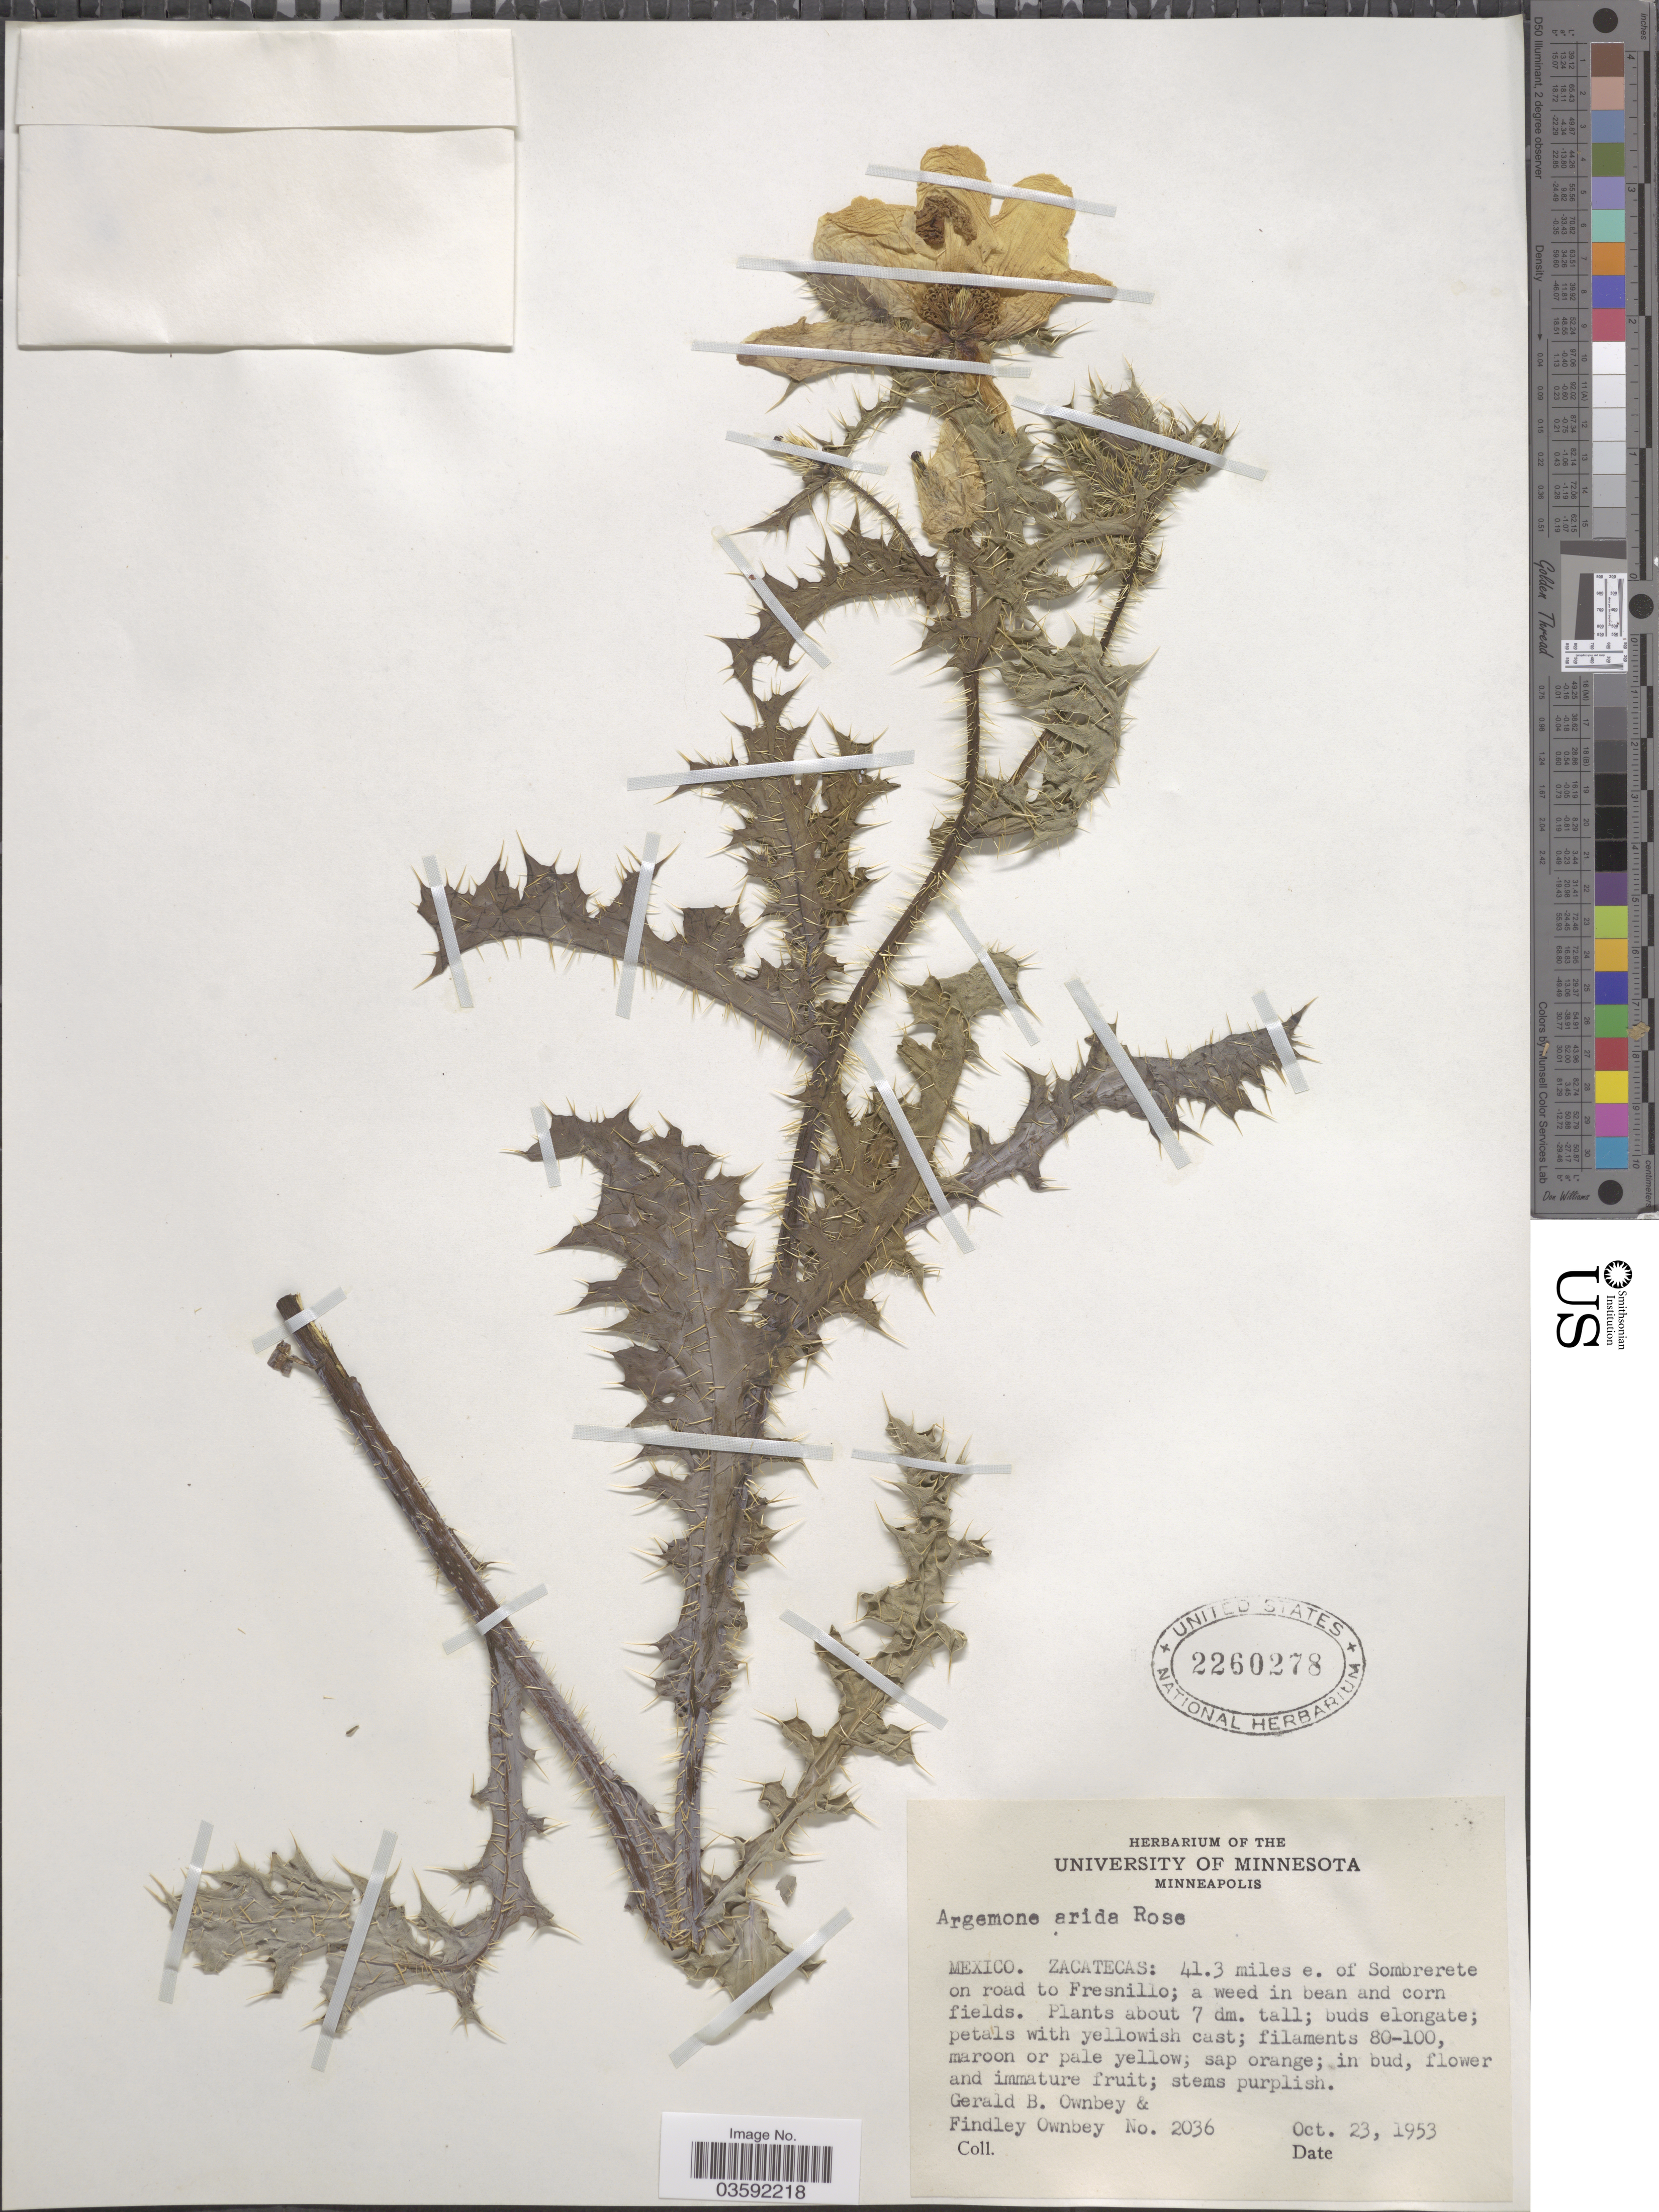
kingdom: Plantae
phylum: Tracheophyta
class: Magnoliopsida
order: Ranunculales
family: Papaveraceae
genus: Argemone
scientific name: Argemone arida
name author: Rose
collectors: G. B. Ownbey & F. Ownbey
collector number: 2036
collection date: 1953-10-23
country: Mexico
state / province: Zacatecas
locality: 41.3 miles e. of Sombrerete on road to Fresnillo.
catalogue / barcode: US 2260278